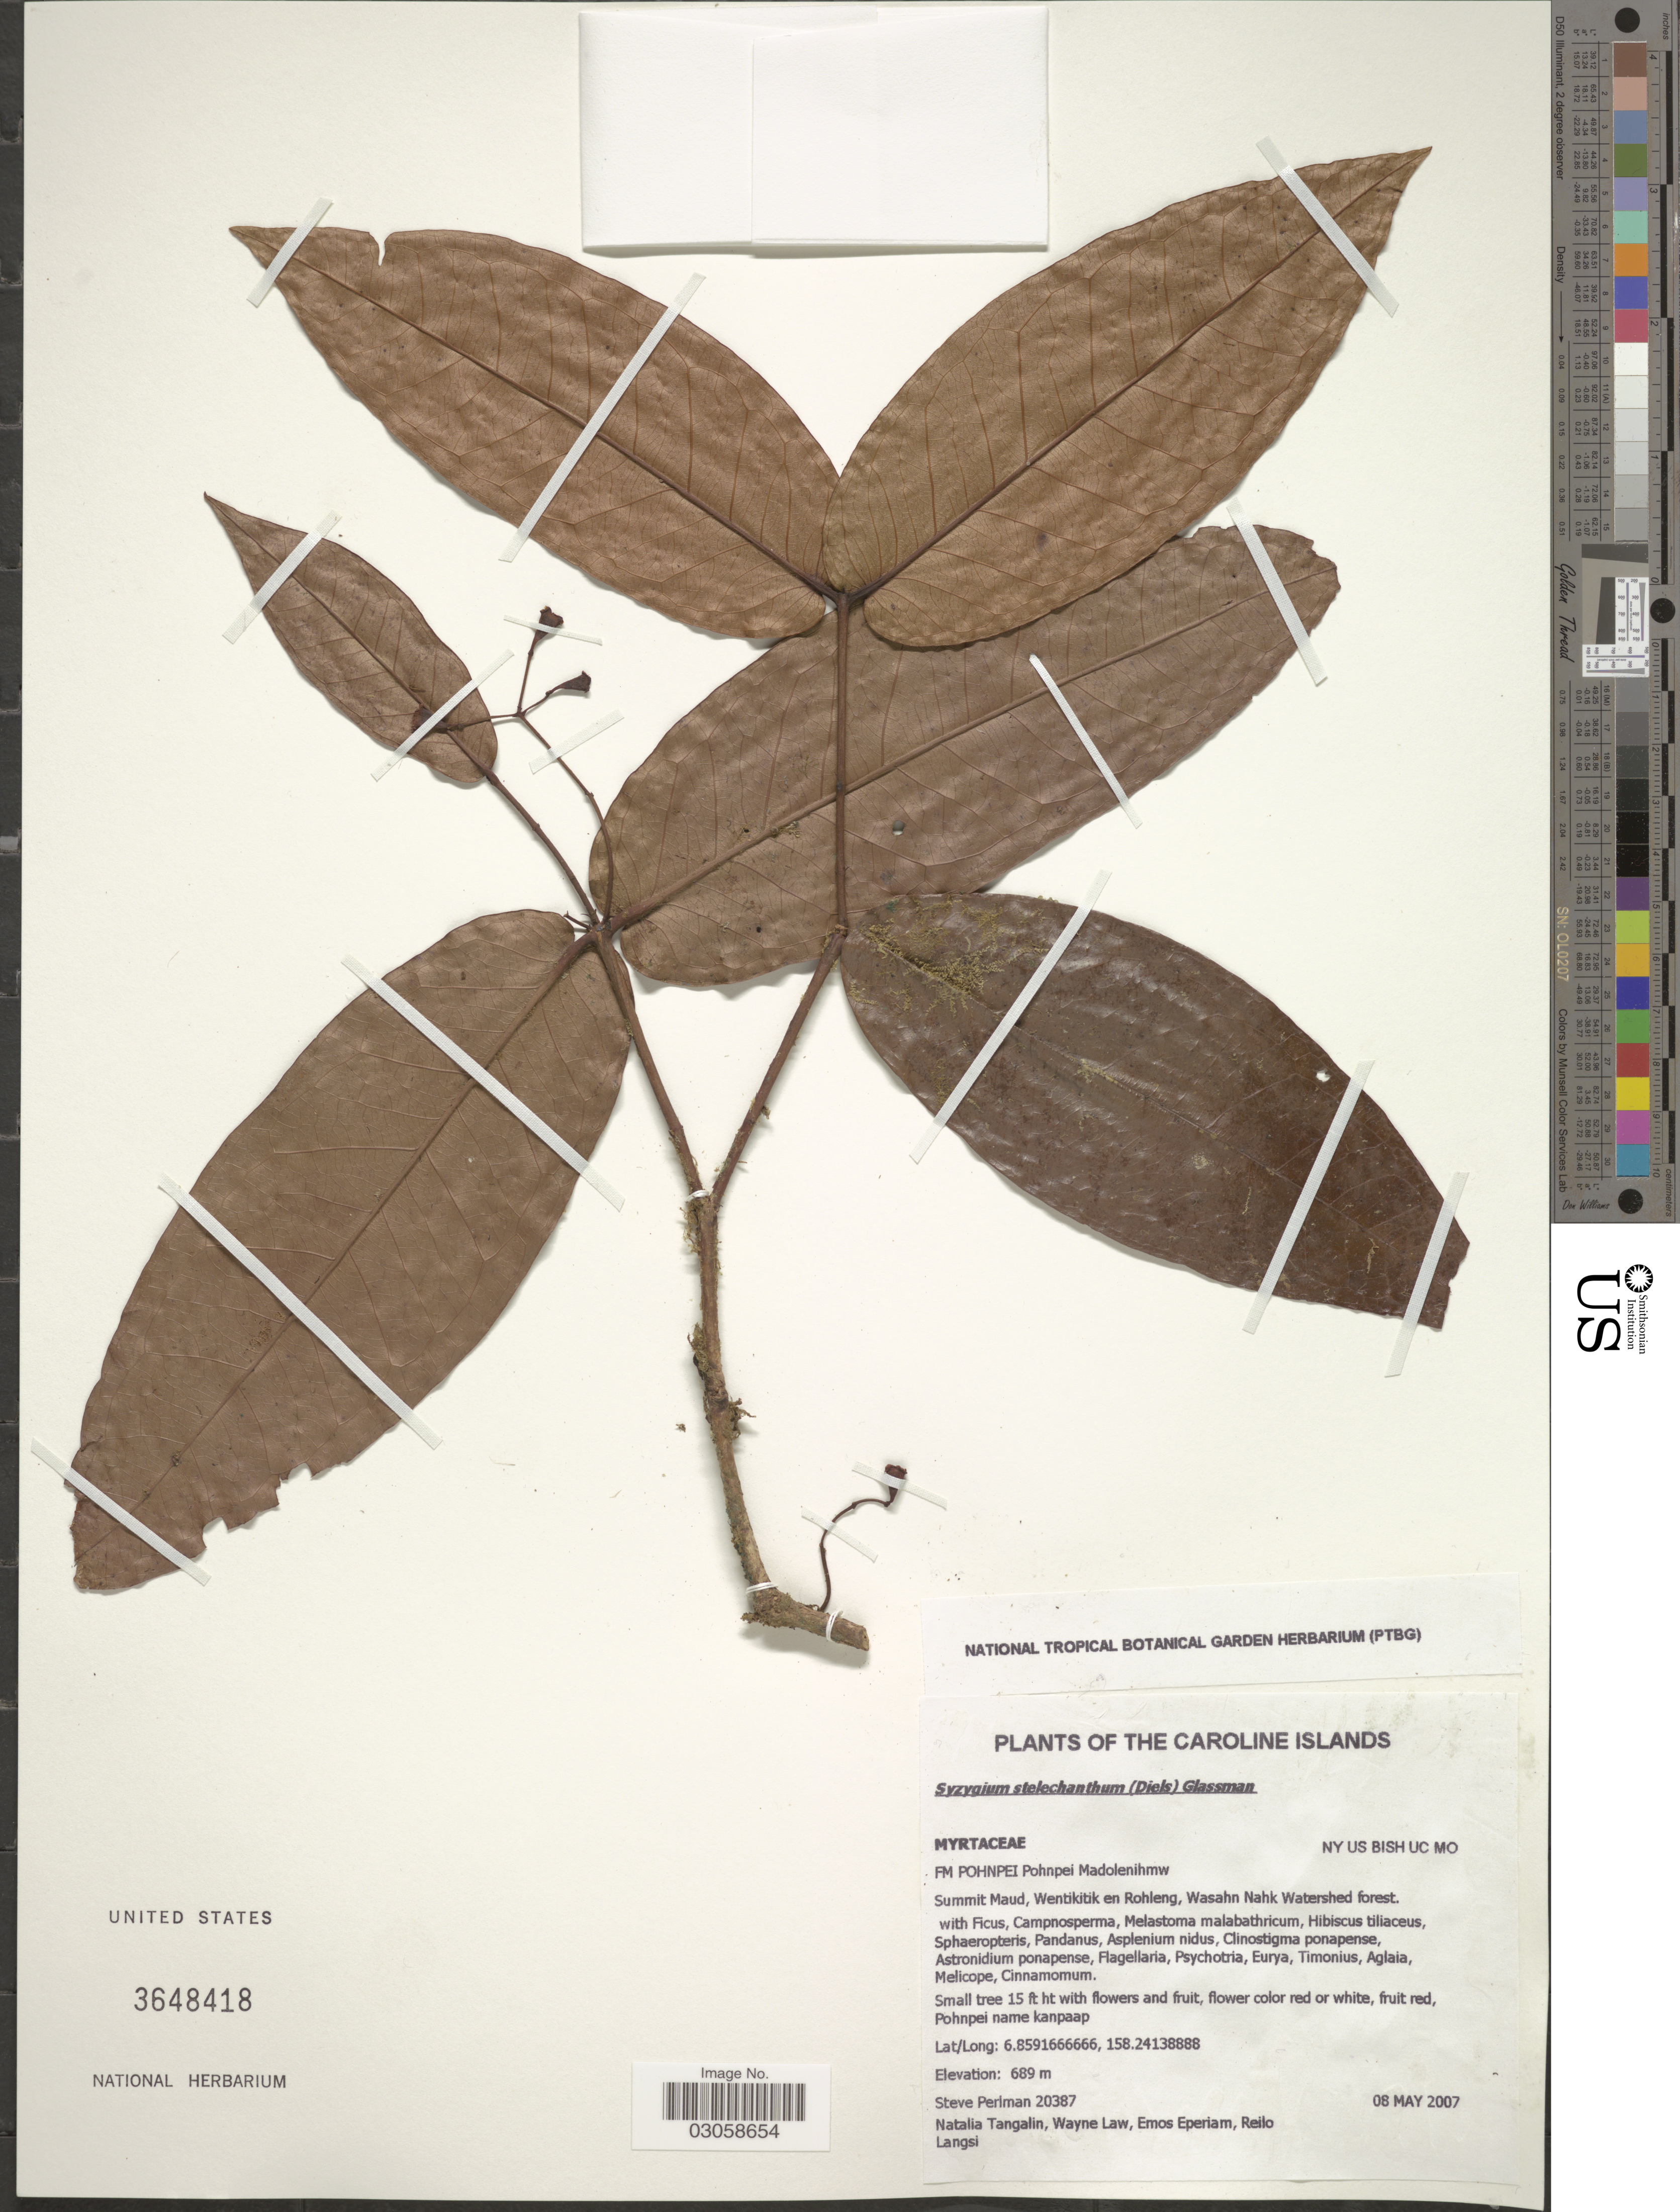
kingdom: Plantae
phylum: Tracheophyta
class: Magnoliopsida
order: Myrtales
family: Myrtaceae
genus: Syzygium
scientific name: Syzygium stelechanthum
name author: (Diels) Glassman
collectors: S. Perlman, N. Tangalin, W. Law, E. Eperiam & L. Reilo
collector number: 20387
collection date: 2007-05-08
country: Micronesia, Federated States of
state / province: Pohnpei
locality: Caroline Islands. FM POHNPEI Pohnei Madolenihmw. Summit Maud, Wentikitik en Rohleng, Wasahn Nahk Watershed forest.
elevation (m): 689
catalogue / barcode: US 3648418